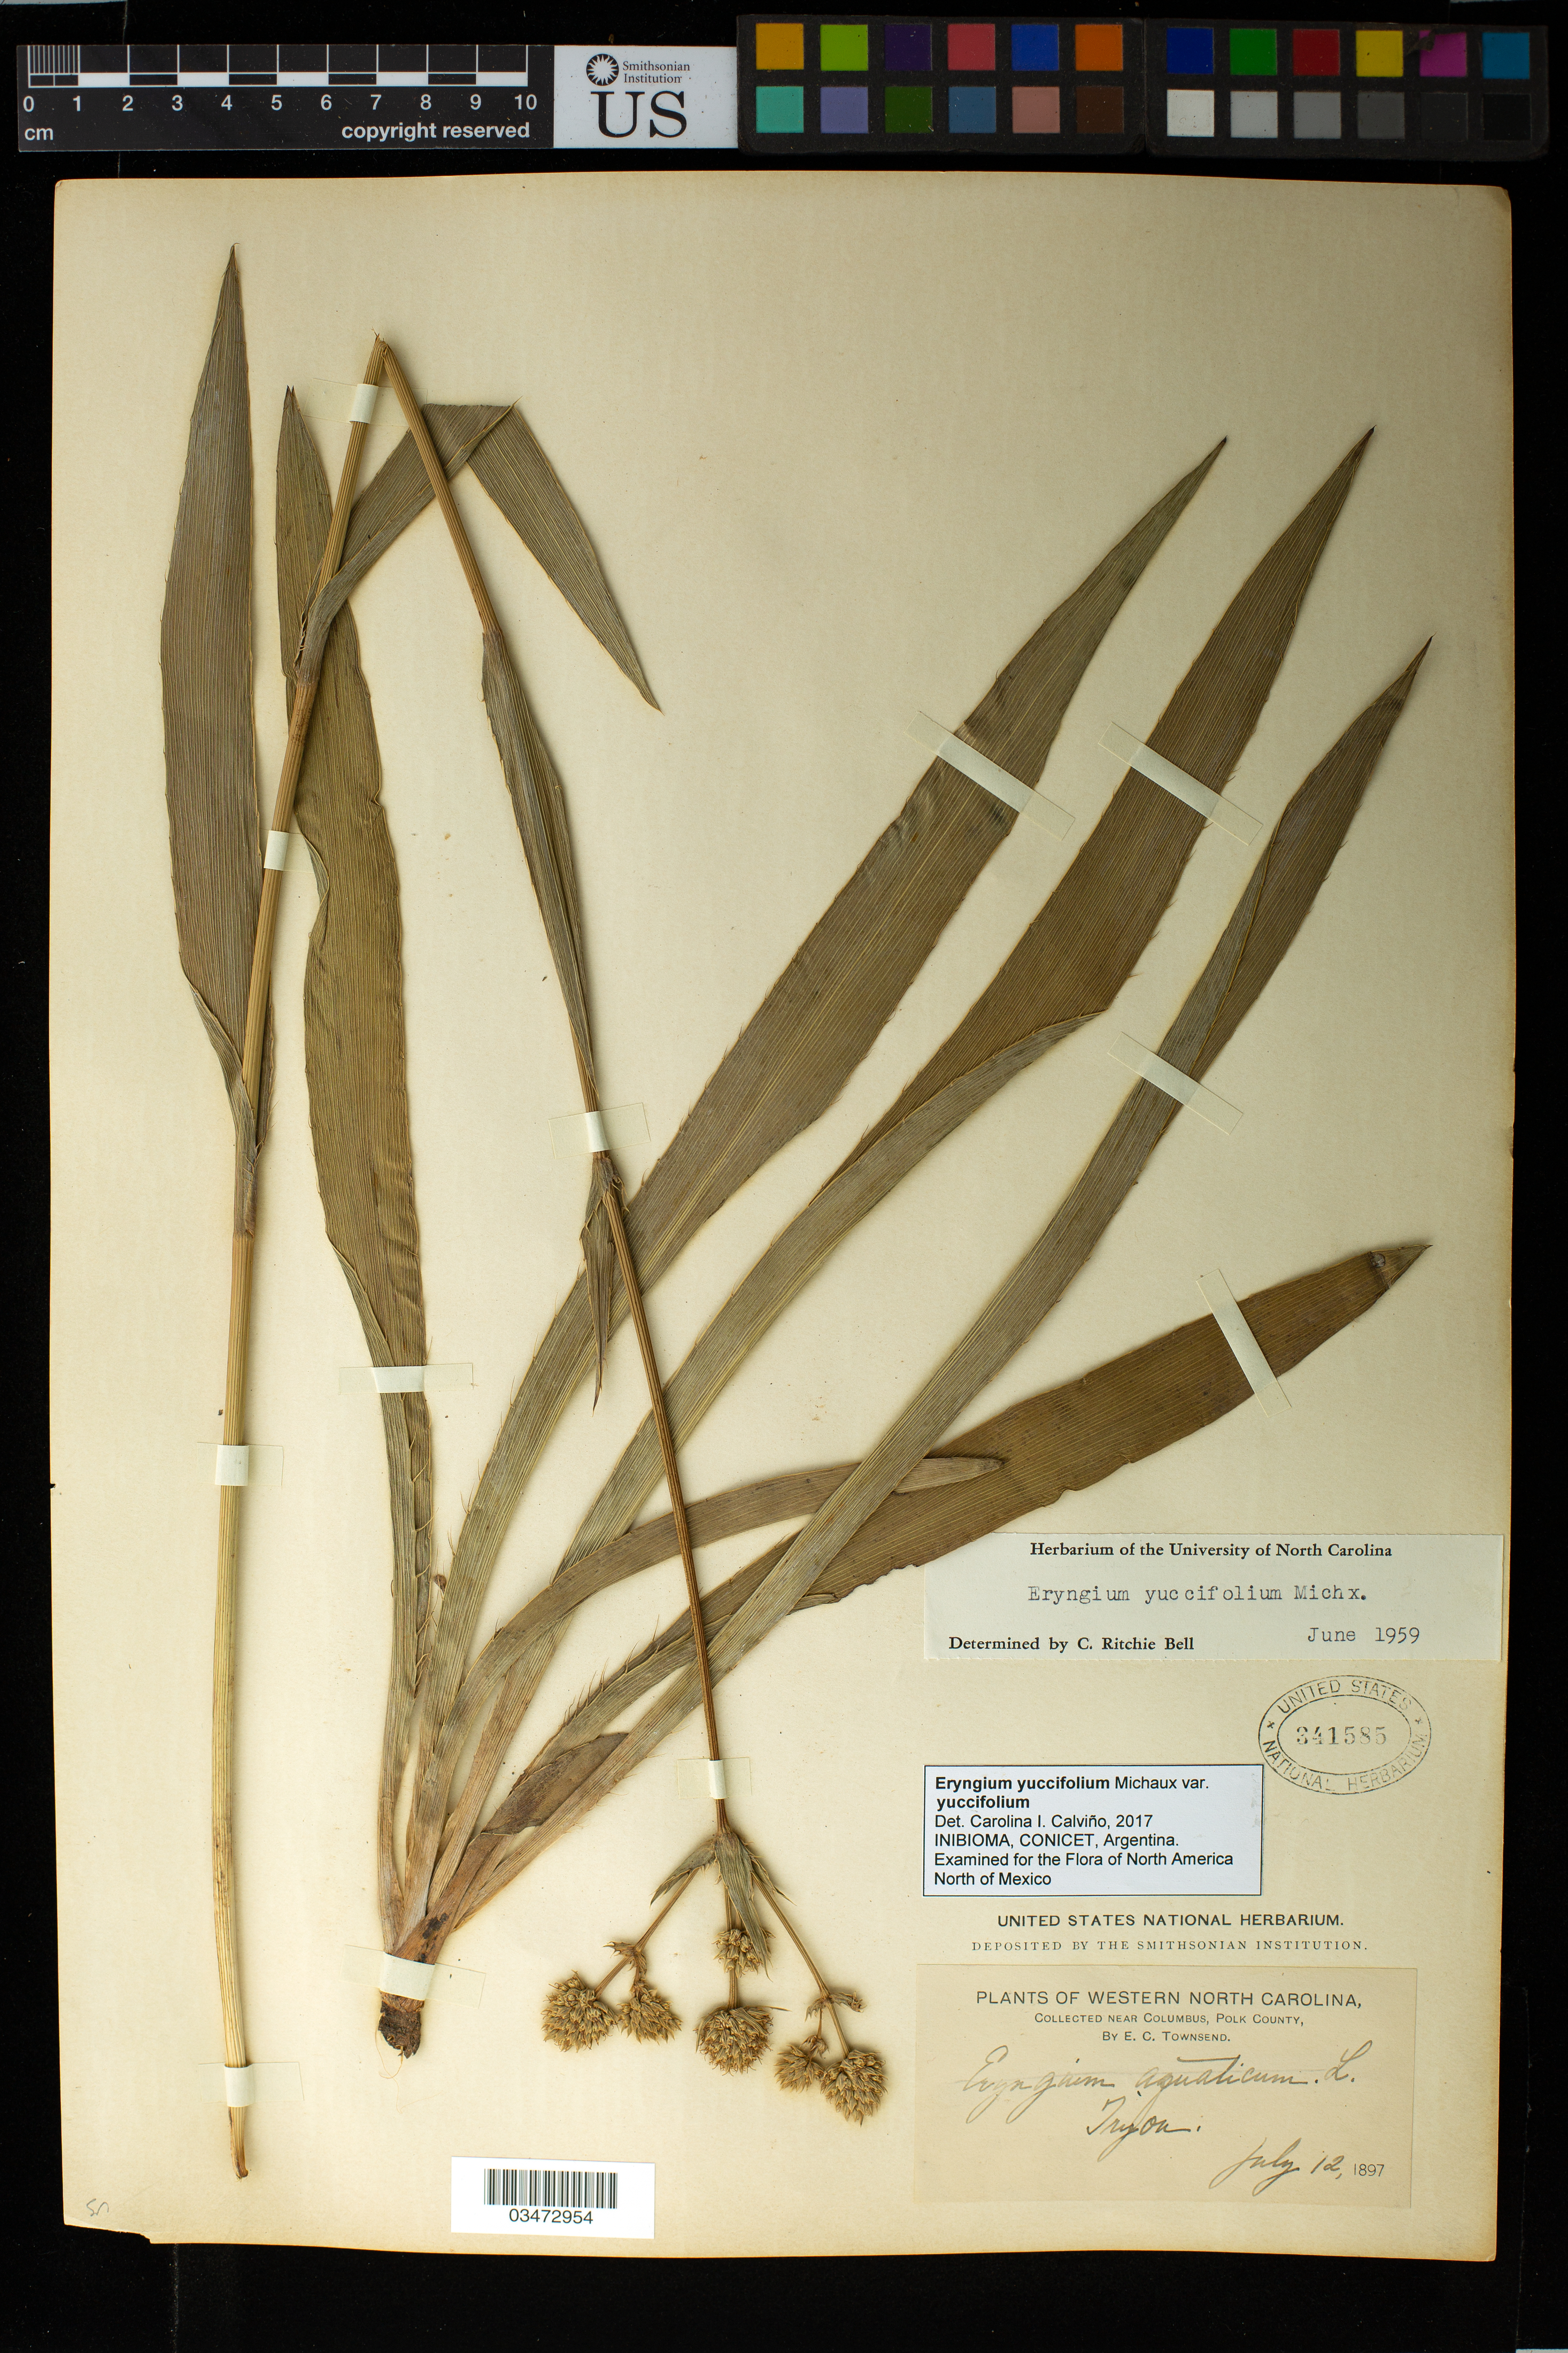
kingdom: Plantae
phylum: Tracheophyta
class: Magnoliopsida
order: Apiales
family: Apiaceae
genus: Eryngium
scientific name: Eryngium yuccifolium var. yuccifolium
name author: Michx.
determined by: Calviño, C. I.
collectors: E. C. Townsend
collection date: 1897-07-12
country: United States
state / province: North Carolina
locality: Western North Carolina, near Columbus, Polk County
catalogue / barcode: US 341585